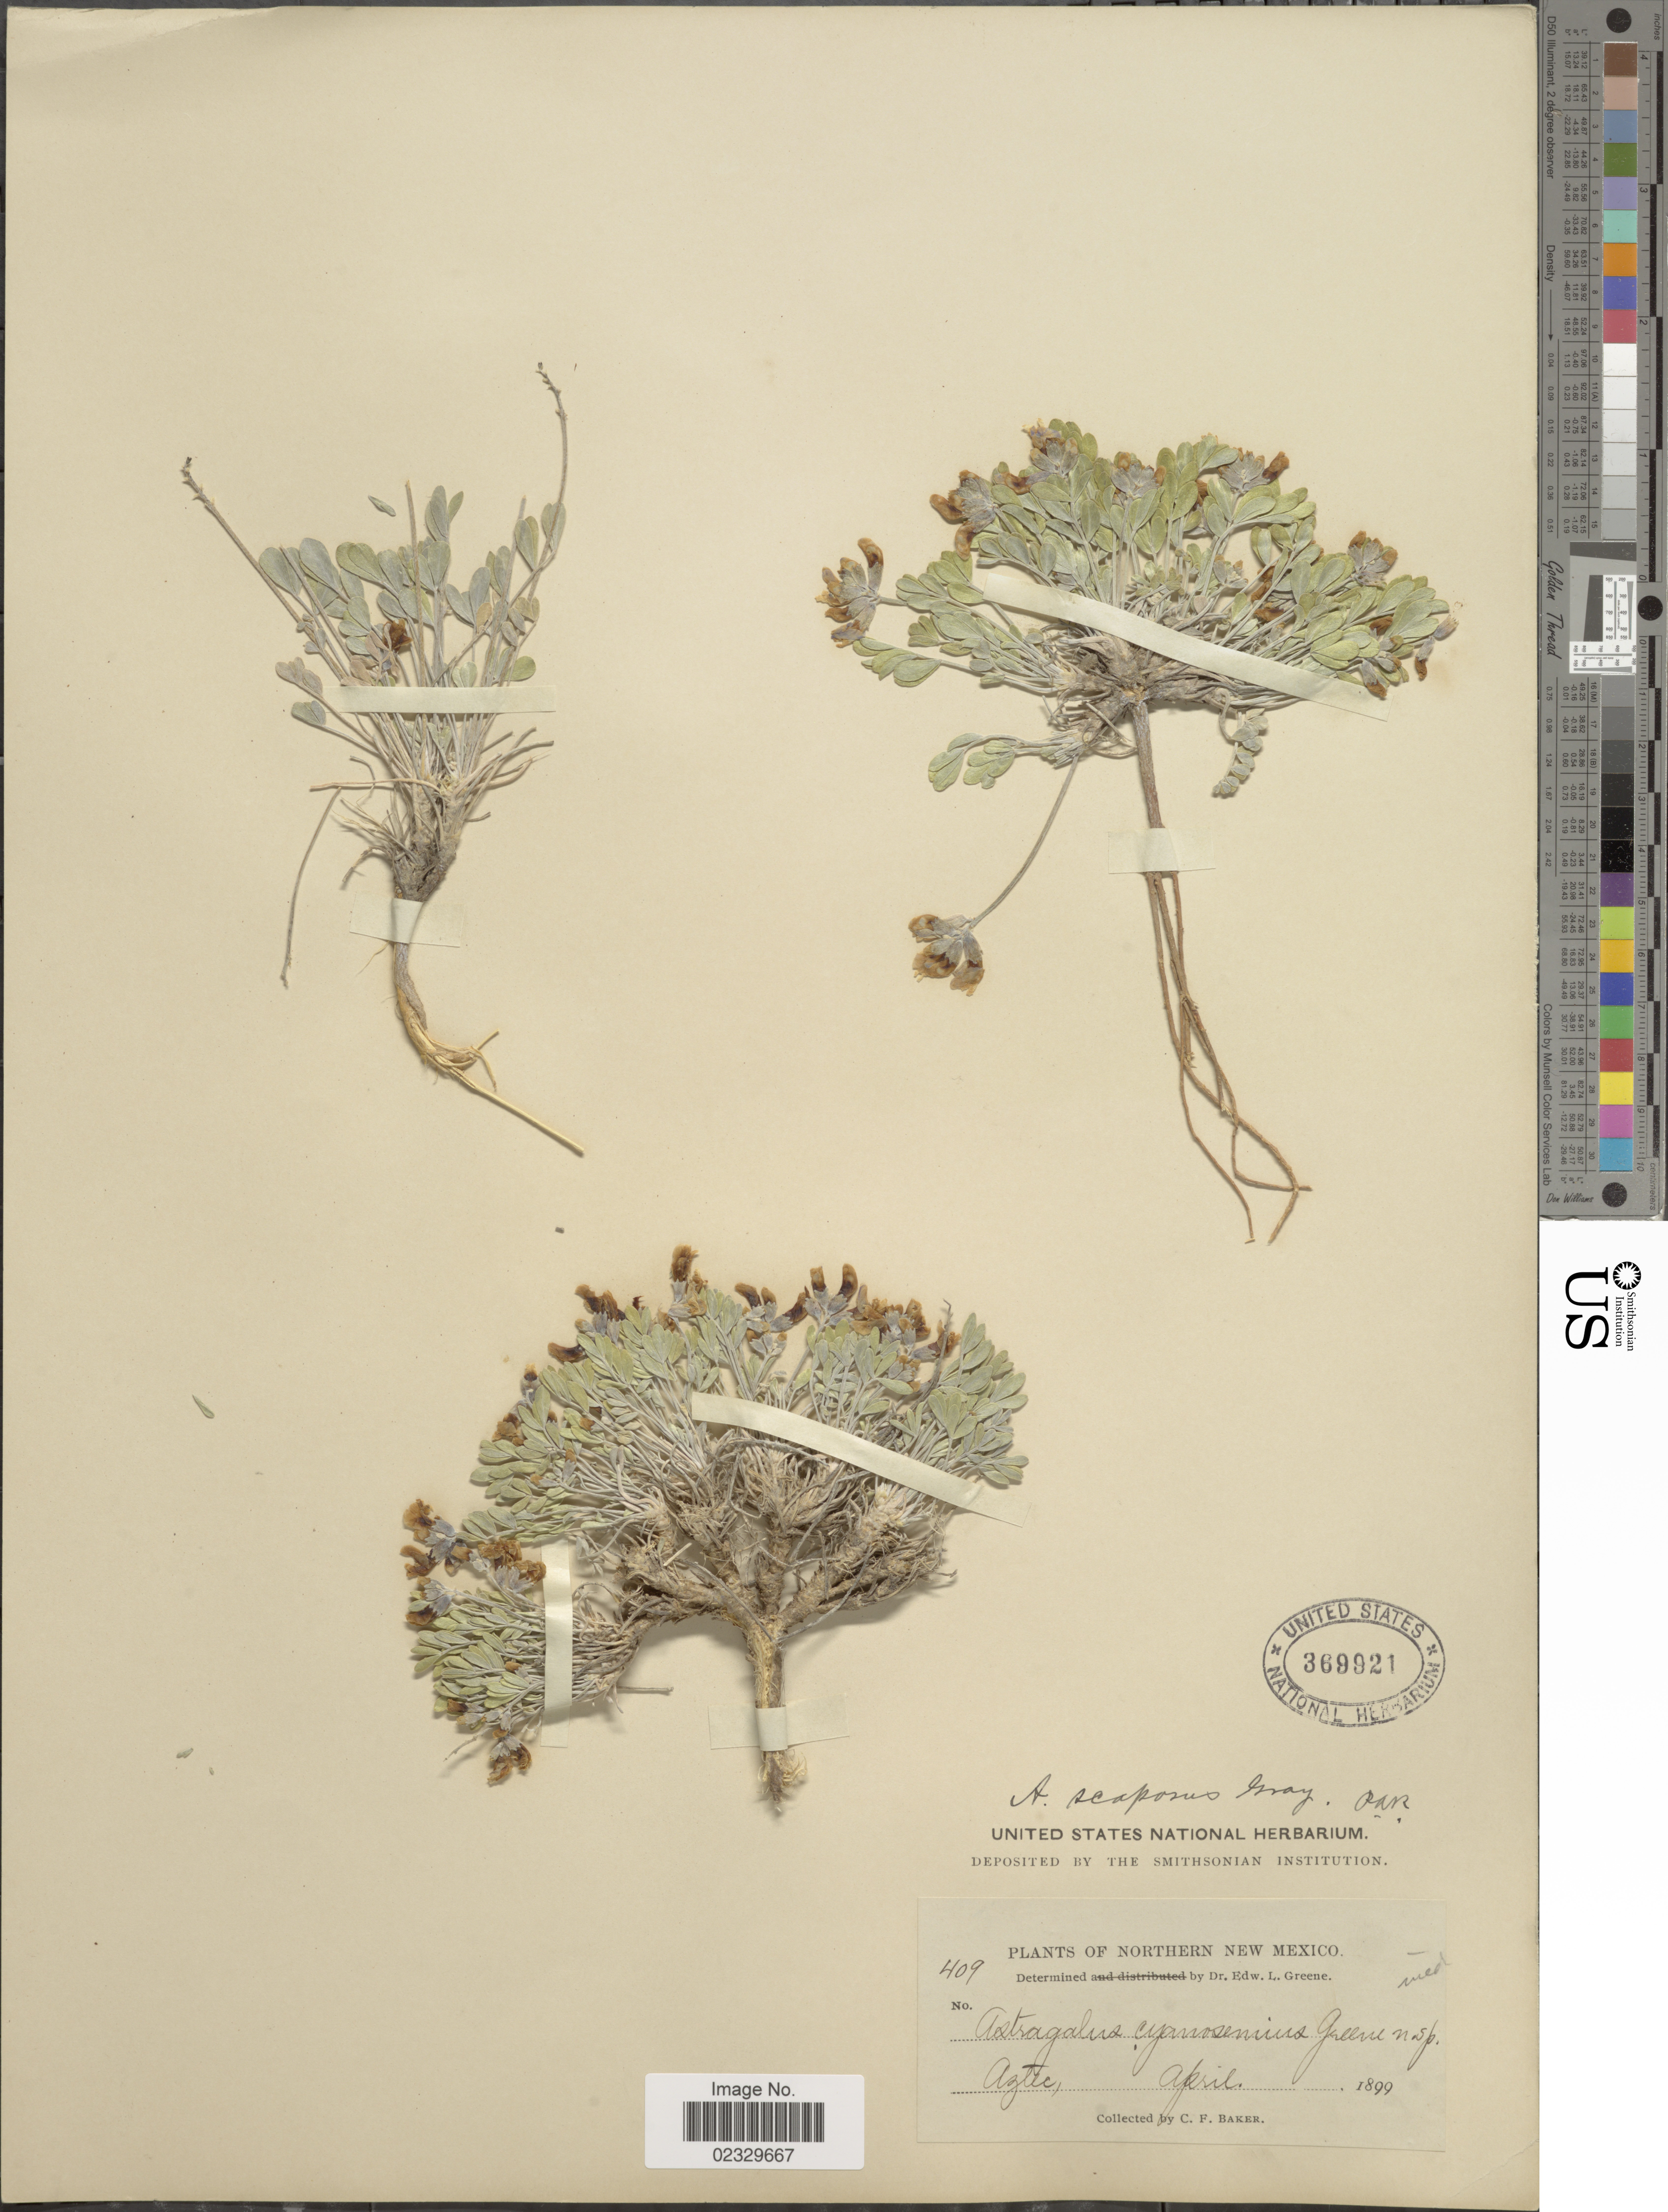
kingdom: Plantae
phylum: Tracheophyta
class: Magnoliopsida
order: Fabales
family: Fabaceae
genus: Astragalus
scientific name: Astragalus calycosus var. scaposus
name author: (A. Gray) M.E. Jones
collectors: C. F. Baker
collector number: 409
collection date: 1899-04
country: United States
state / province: New Mexico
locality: Northern New Mexico, Aztec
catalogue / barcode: US 369921